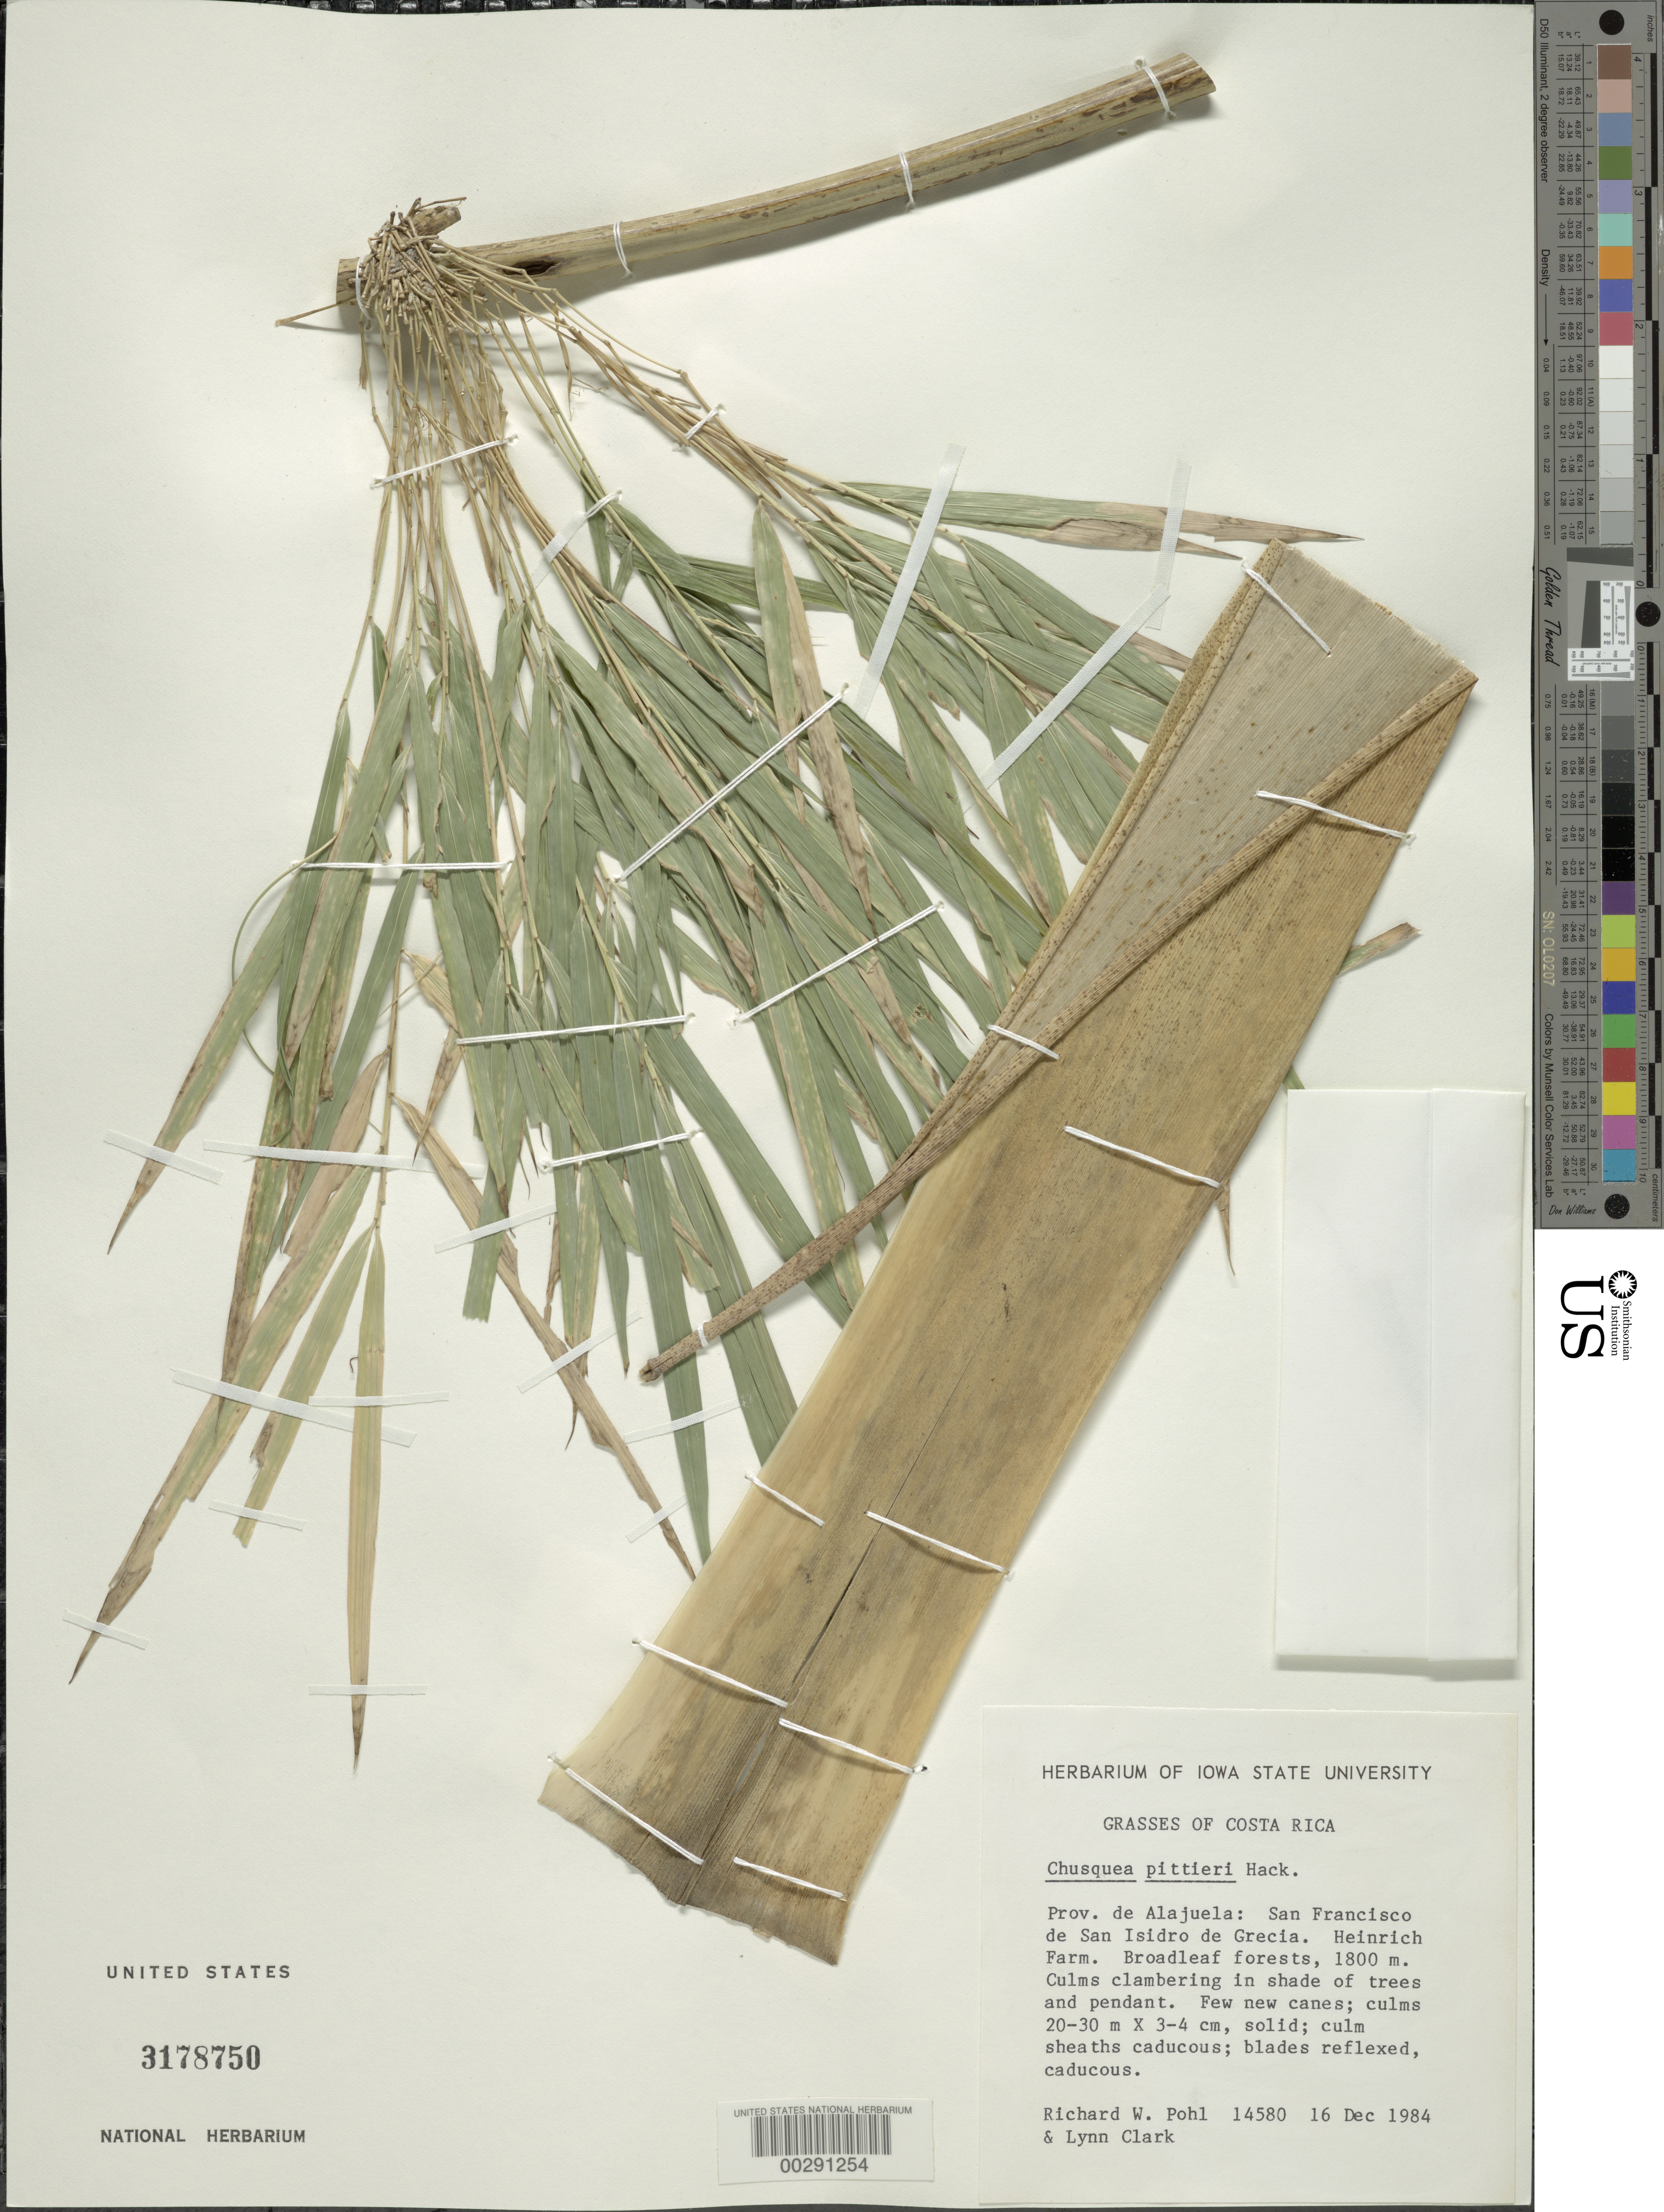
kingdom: Plantae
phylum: Tracheophyta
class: Liliopsida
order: Poales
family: Poaceae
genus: Chusquea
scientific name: Chusquea pittieri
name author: Hack.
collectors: R. W. Pohl & L. G. Clark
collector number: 14580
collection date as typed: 16 Dec 1984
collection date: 1984-12-16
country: Costa Rica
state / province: Alajuela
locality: San Francisco de San Isidro de Grecia; Heinrich farm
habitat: Broadleaf forests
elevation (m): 1800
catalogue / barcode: US 3178750